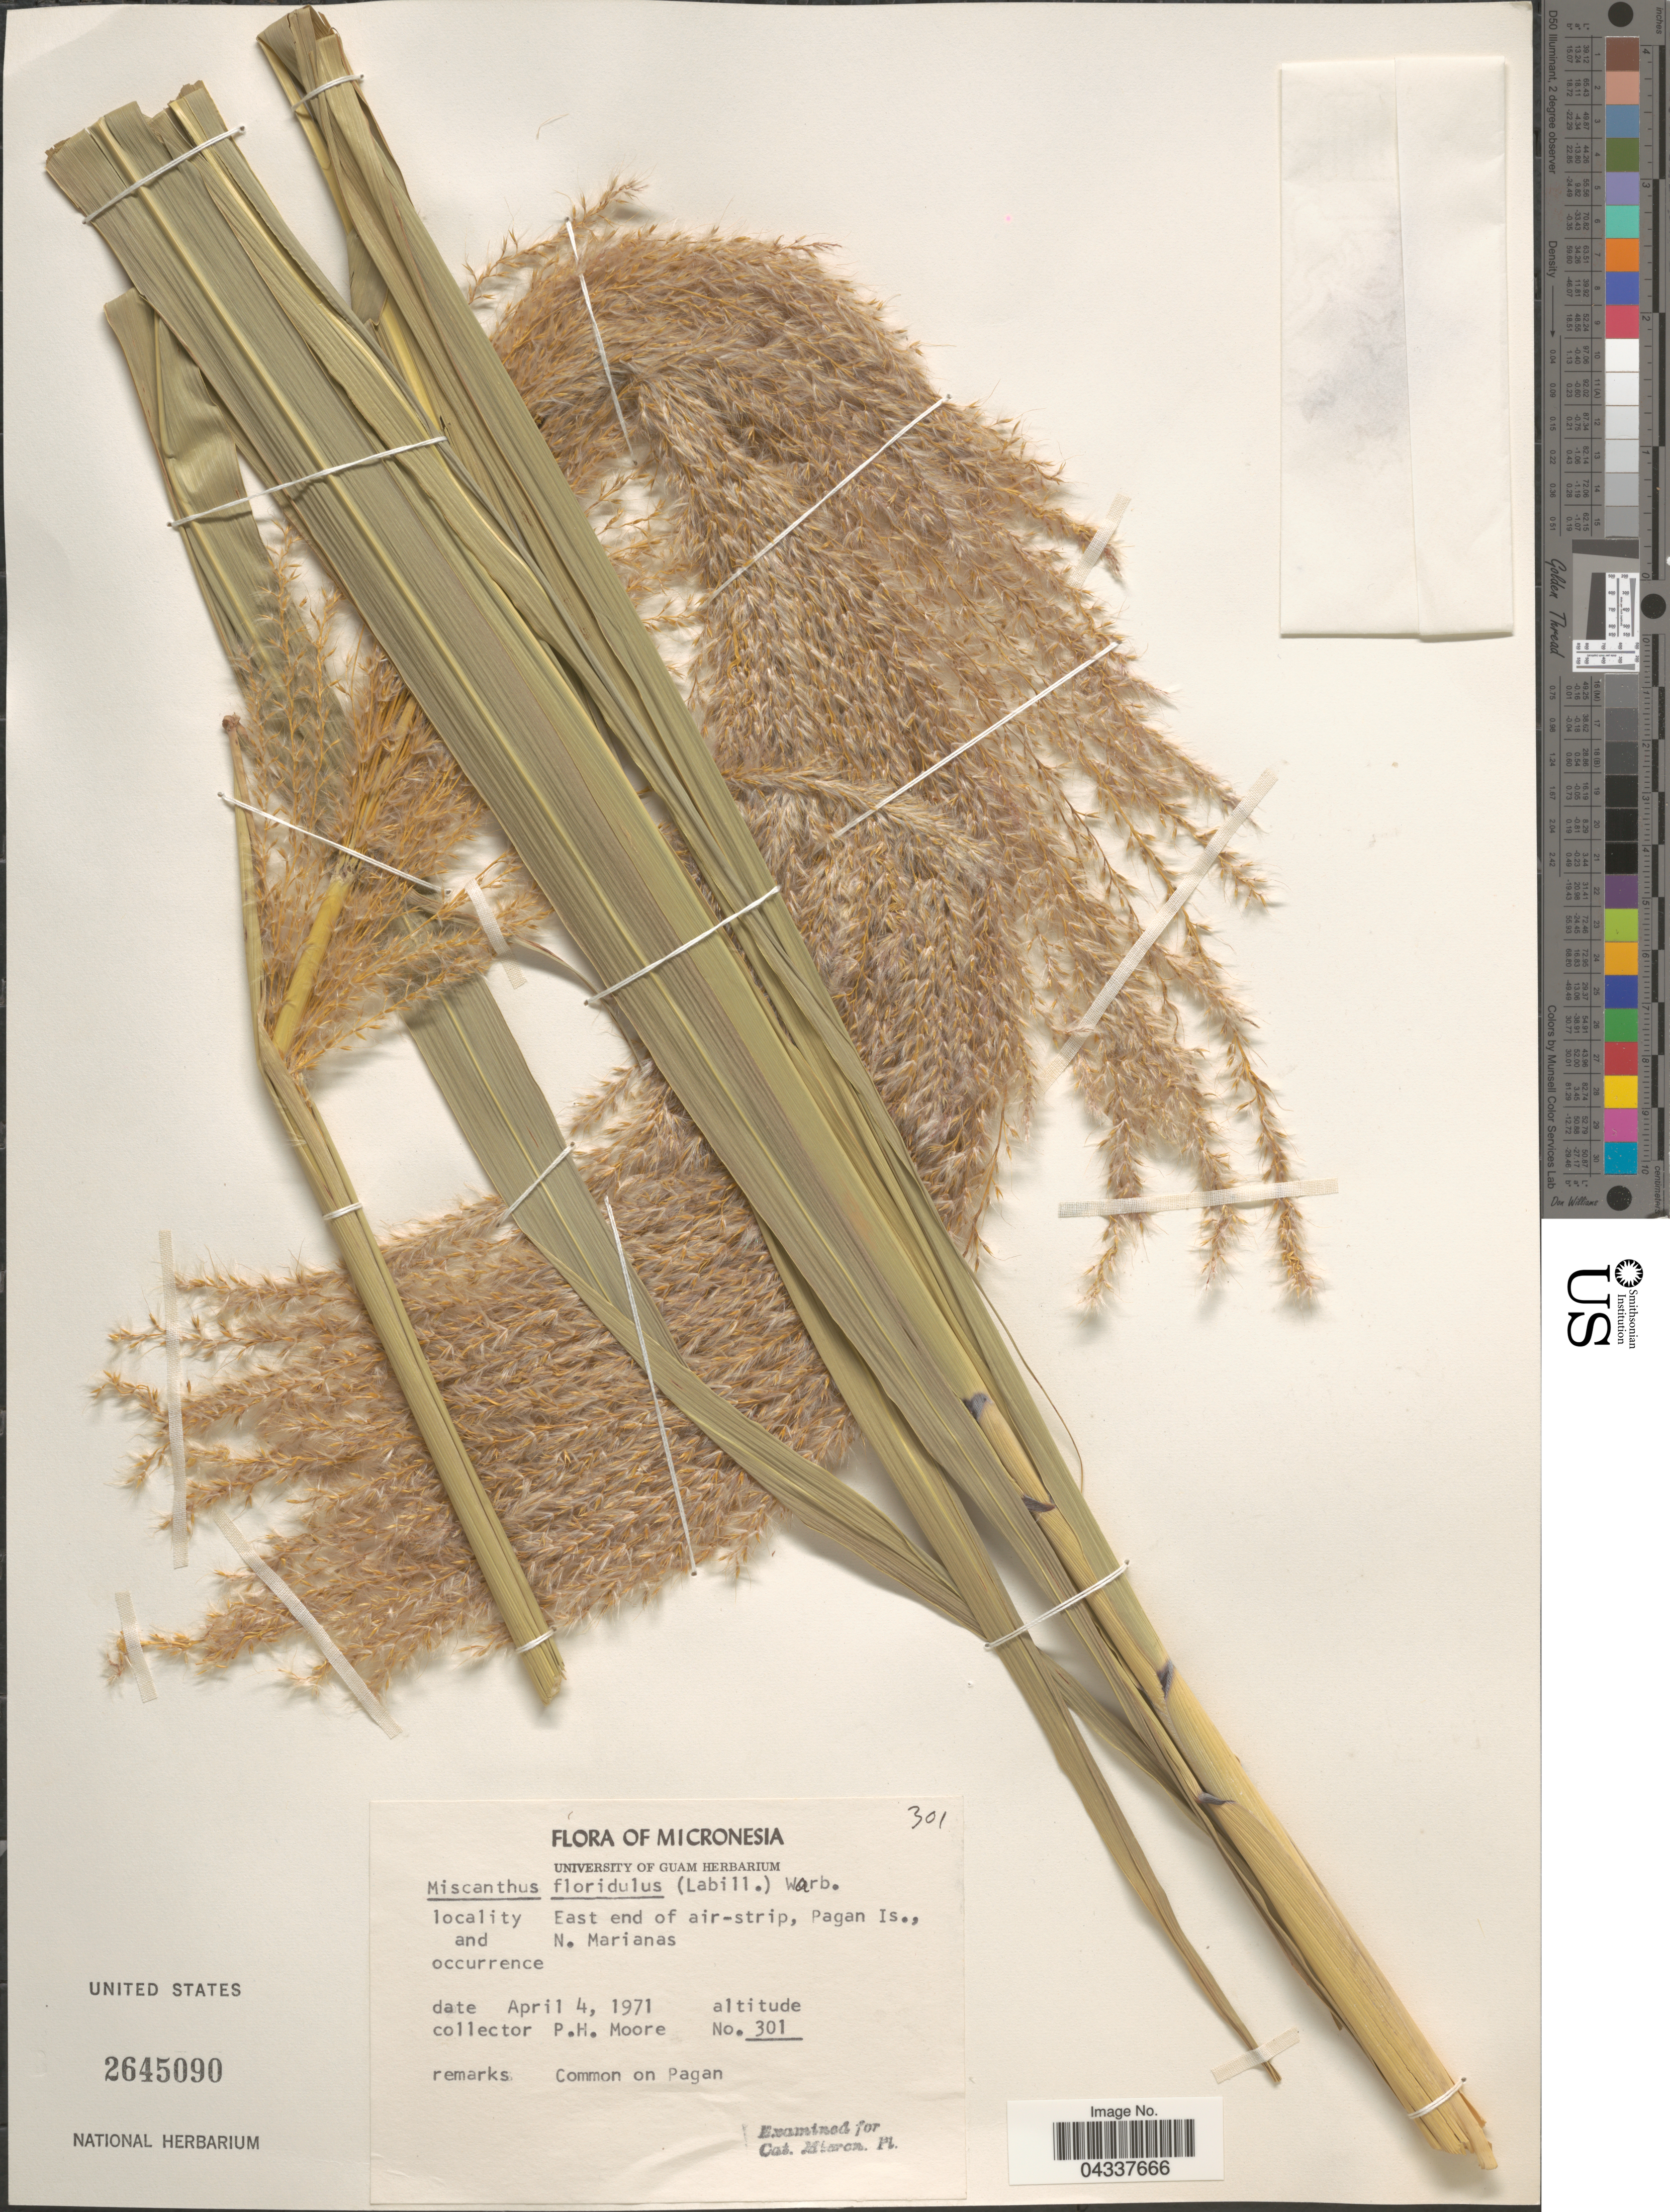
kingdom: Plantae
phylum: Tracheophyta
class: Liliopsida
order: Poales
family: Poaceae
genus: Miscanthus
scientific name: Miscanthus floridulus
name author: (Labill.) Warb.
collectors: P. H. Moore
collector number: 301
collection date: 1971-04-04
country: Northern Mariana Islands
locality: East end of air-strip, Pagan Is., and N. Marianas.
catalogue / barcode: US 2645090